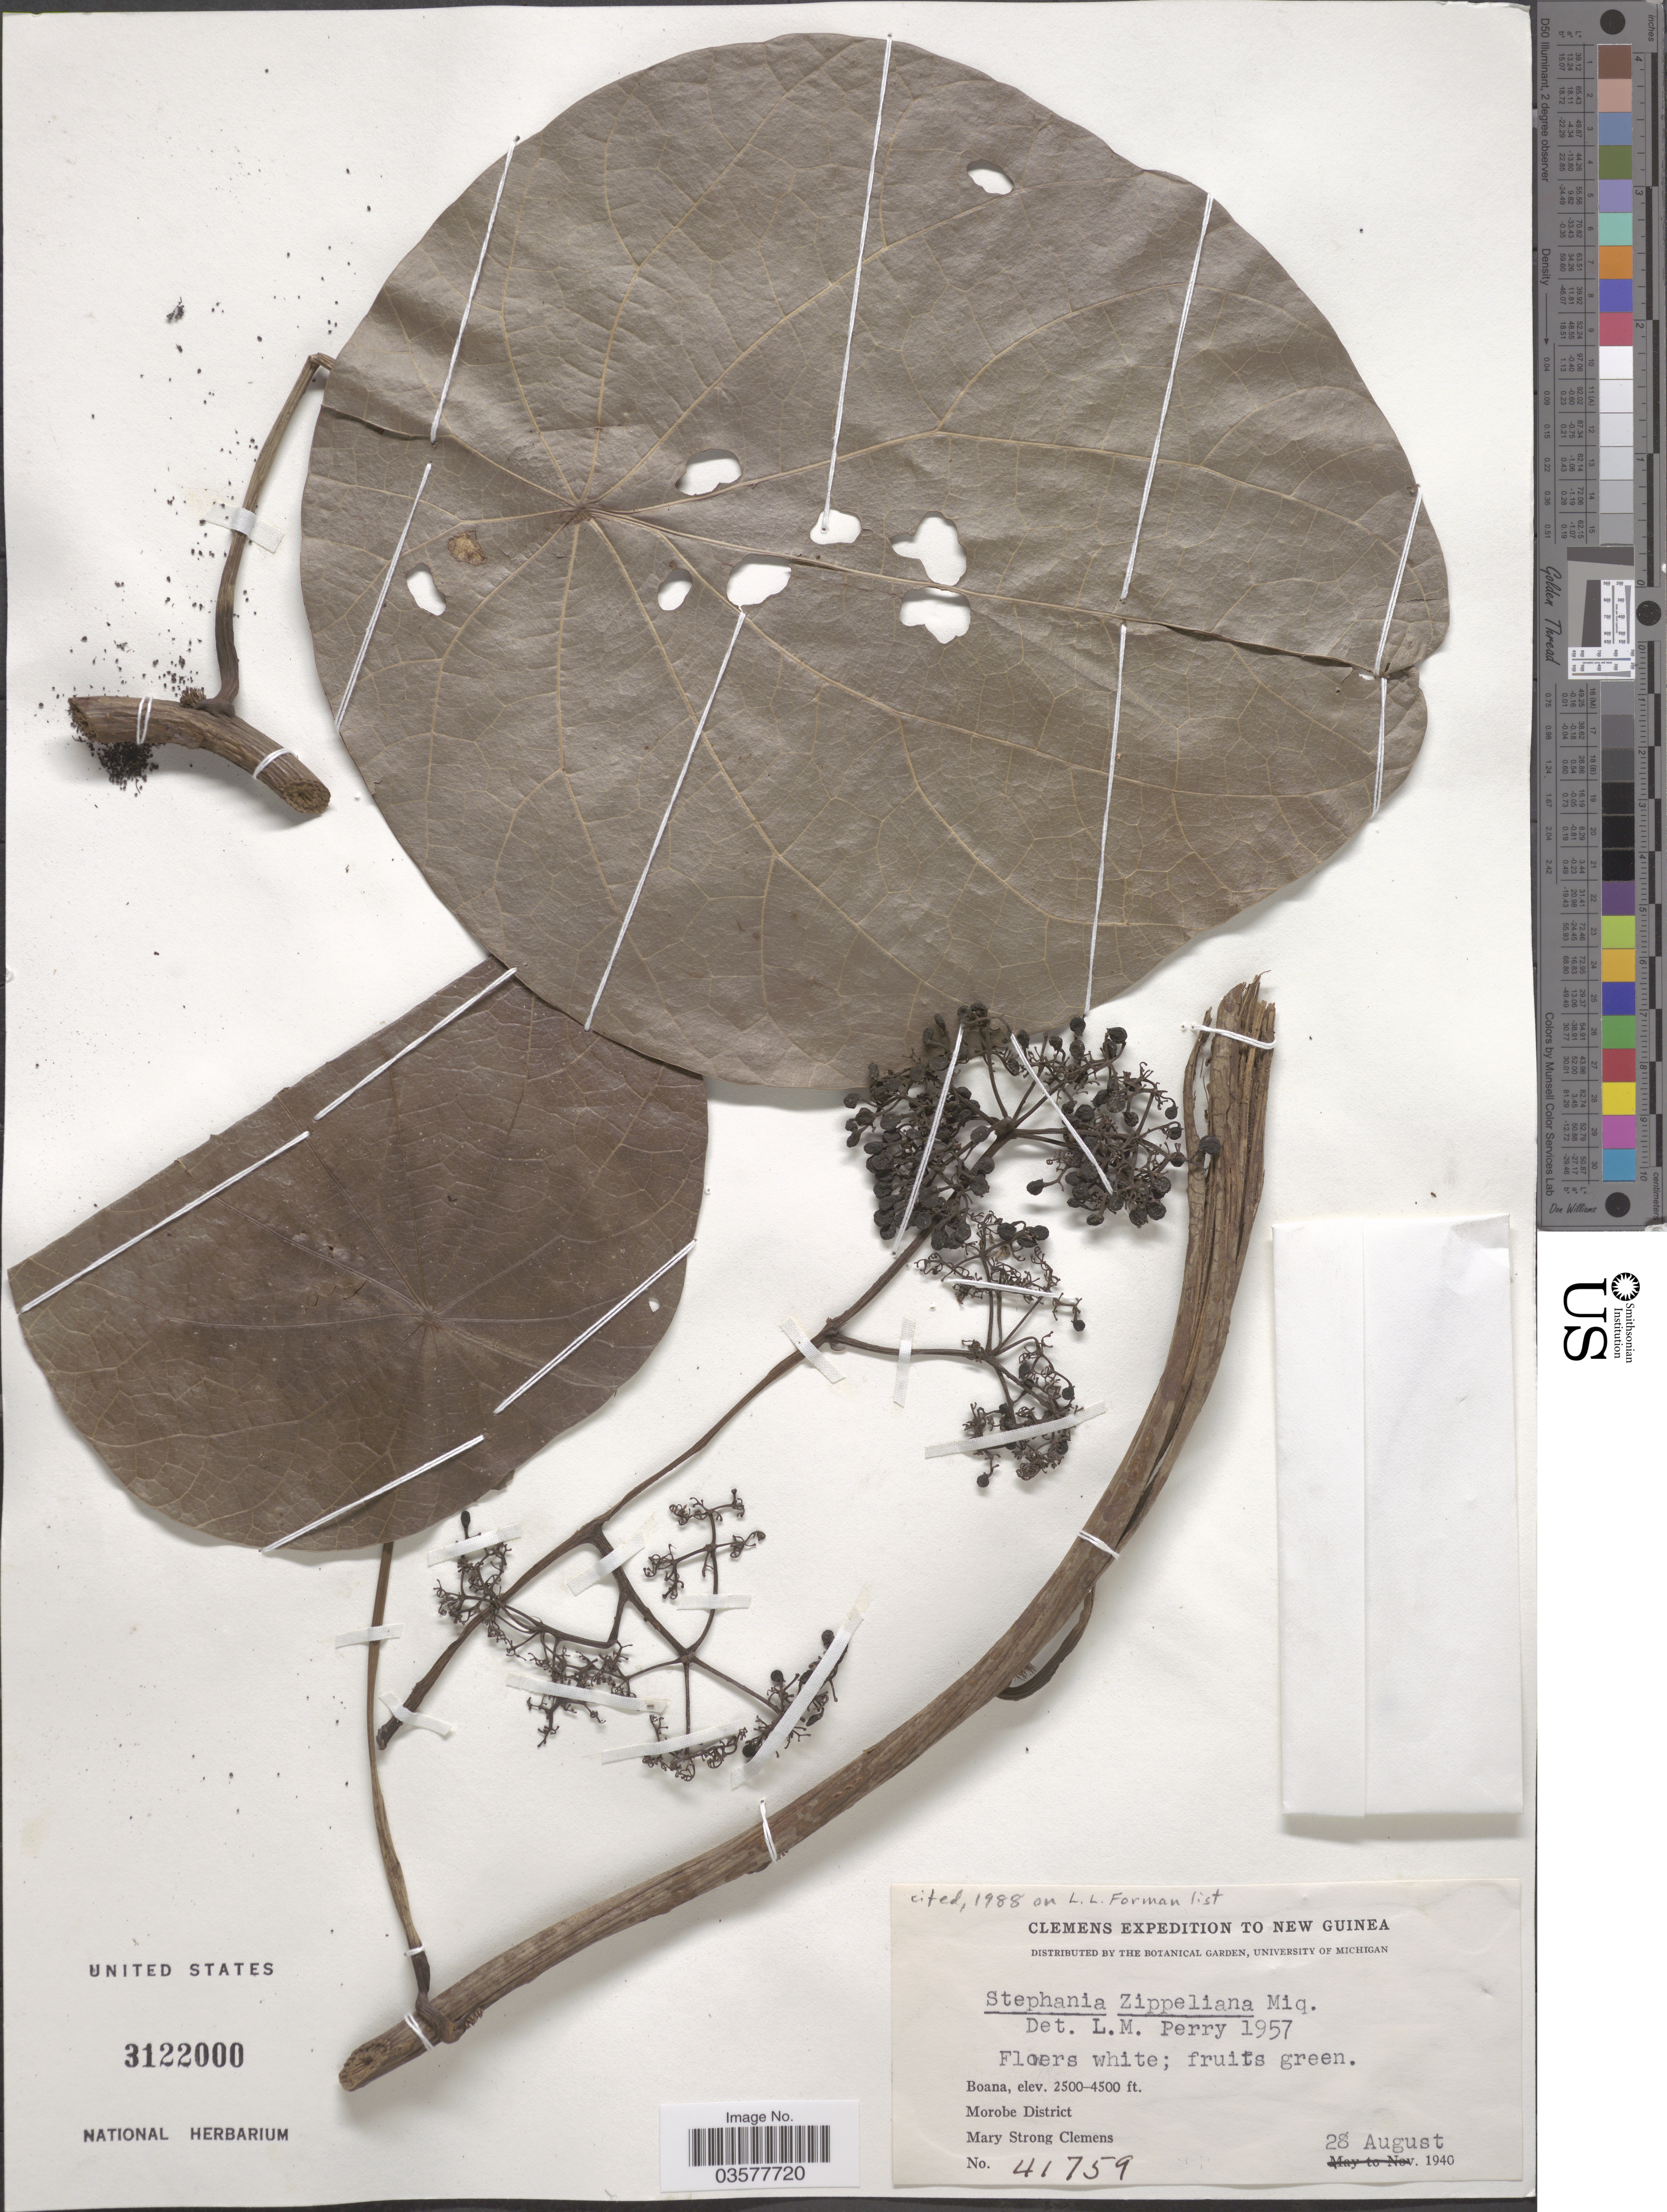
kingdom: Plantae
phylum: Tracheophyta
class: Magnoliopsida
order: Ranunculales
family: Menispermaceae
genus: Stephania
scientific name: Stephania zippeliana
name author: Miq.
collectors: M. S. Clemens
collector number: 41759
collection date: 1940-08-28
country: Papua New Guinea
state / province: Morobe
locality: New Guinea. Boana. Morobe District.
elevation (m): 762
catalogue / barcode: US 3122000